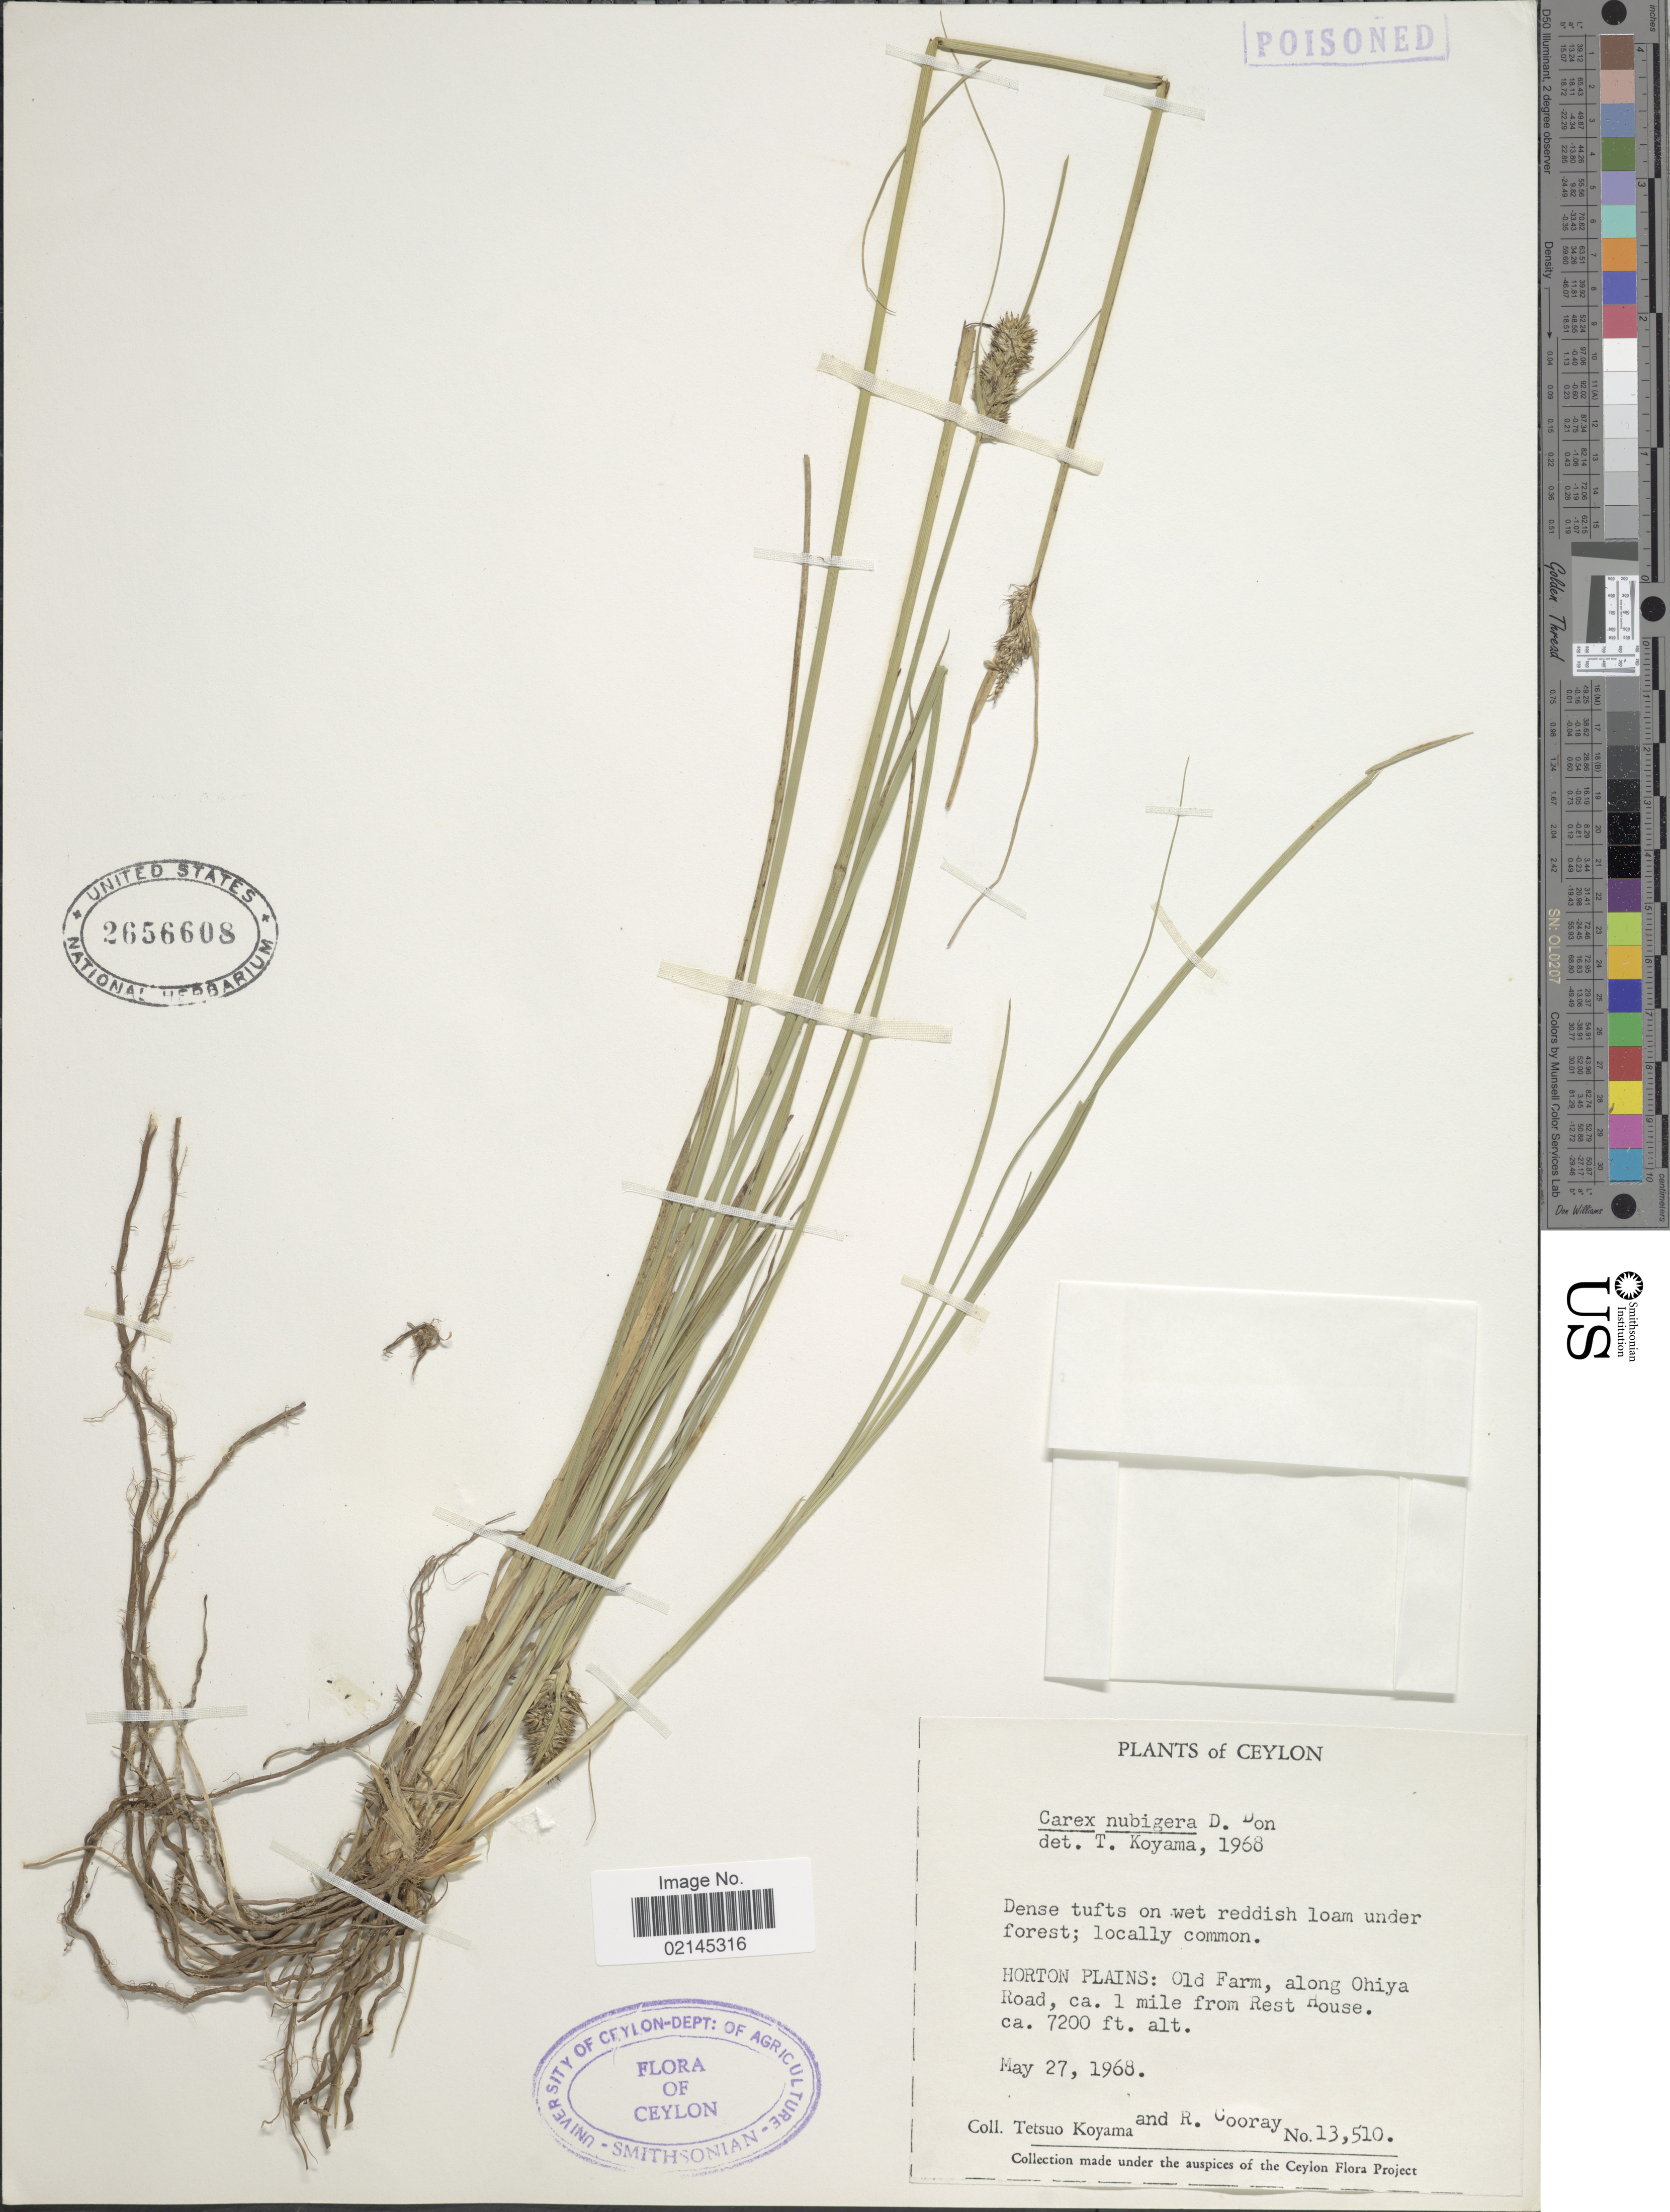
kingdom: Plantae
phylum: Tracheophyta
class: Liliopsida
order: Poales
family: Cyperaceae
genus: Carex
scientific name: Carex nubigena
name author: D. Don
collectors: T. Koyama & R. Cooray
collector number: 13510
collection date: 1968-05-27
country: Sri Lanka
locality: Ceylon. Horton Plains: Old Farm, along Ohiya Road, ca. 1 mile from Rest House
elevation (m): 2195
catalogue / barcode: US 2656608